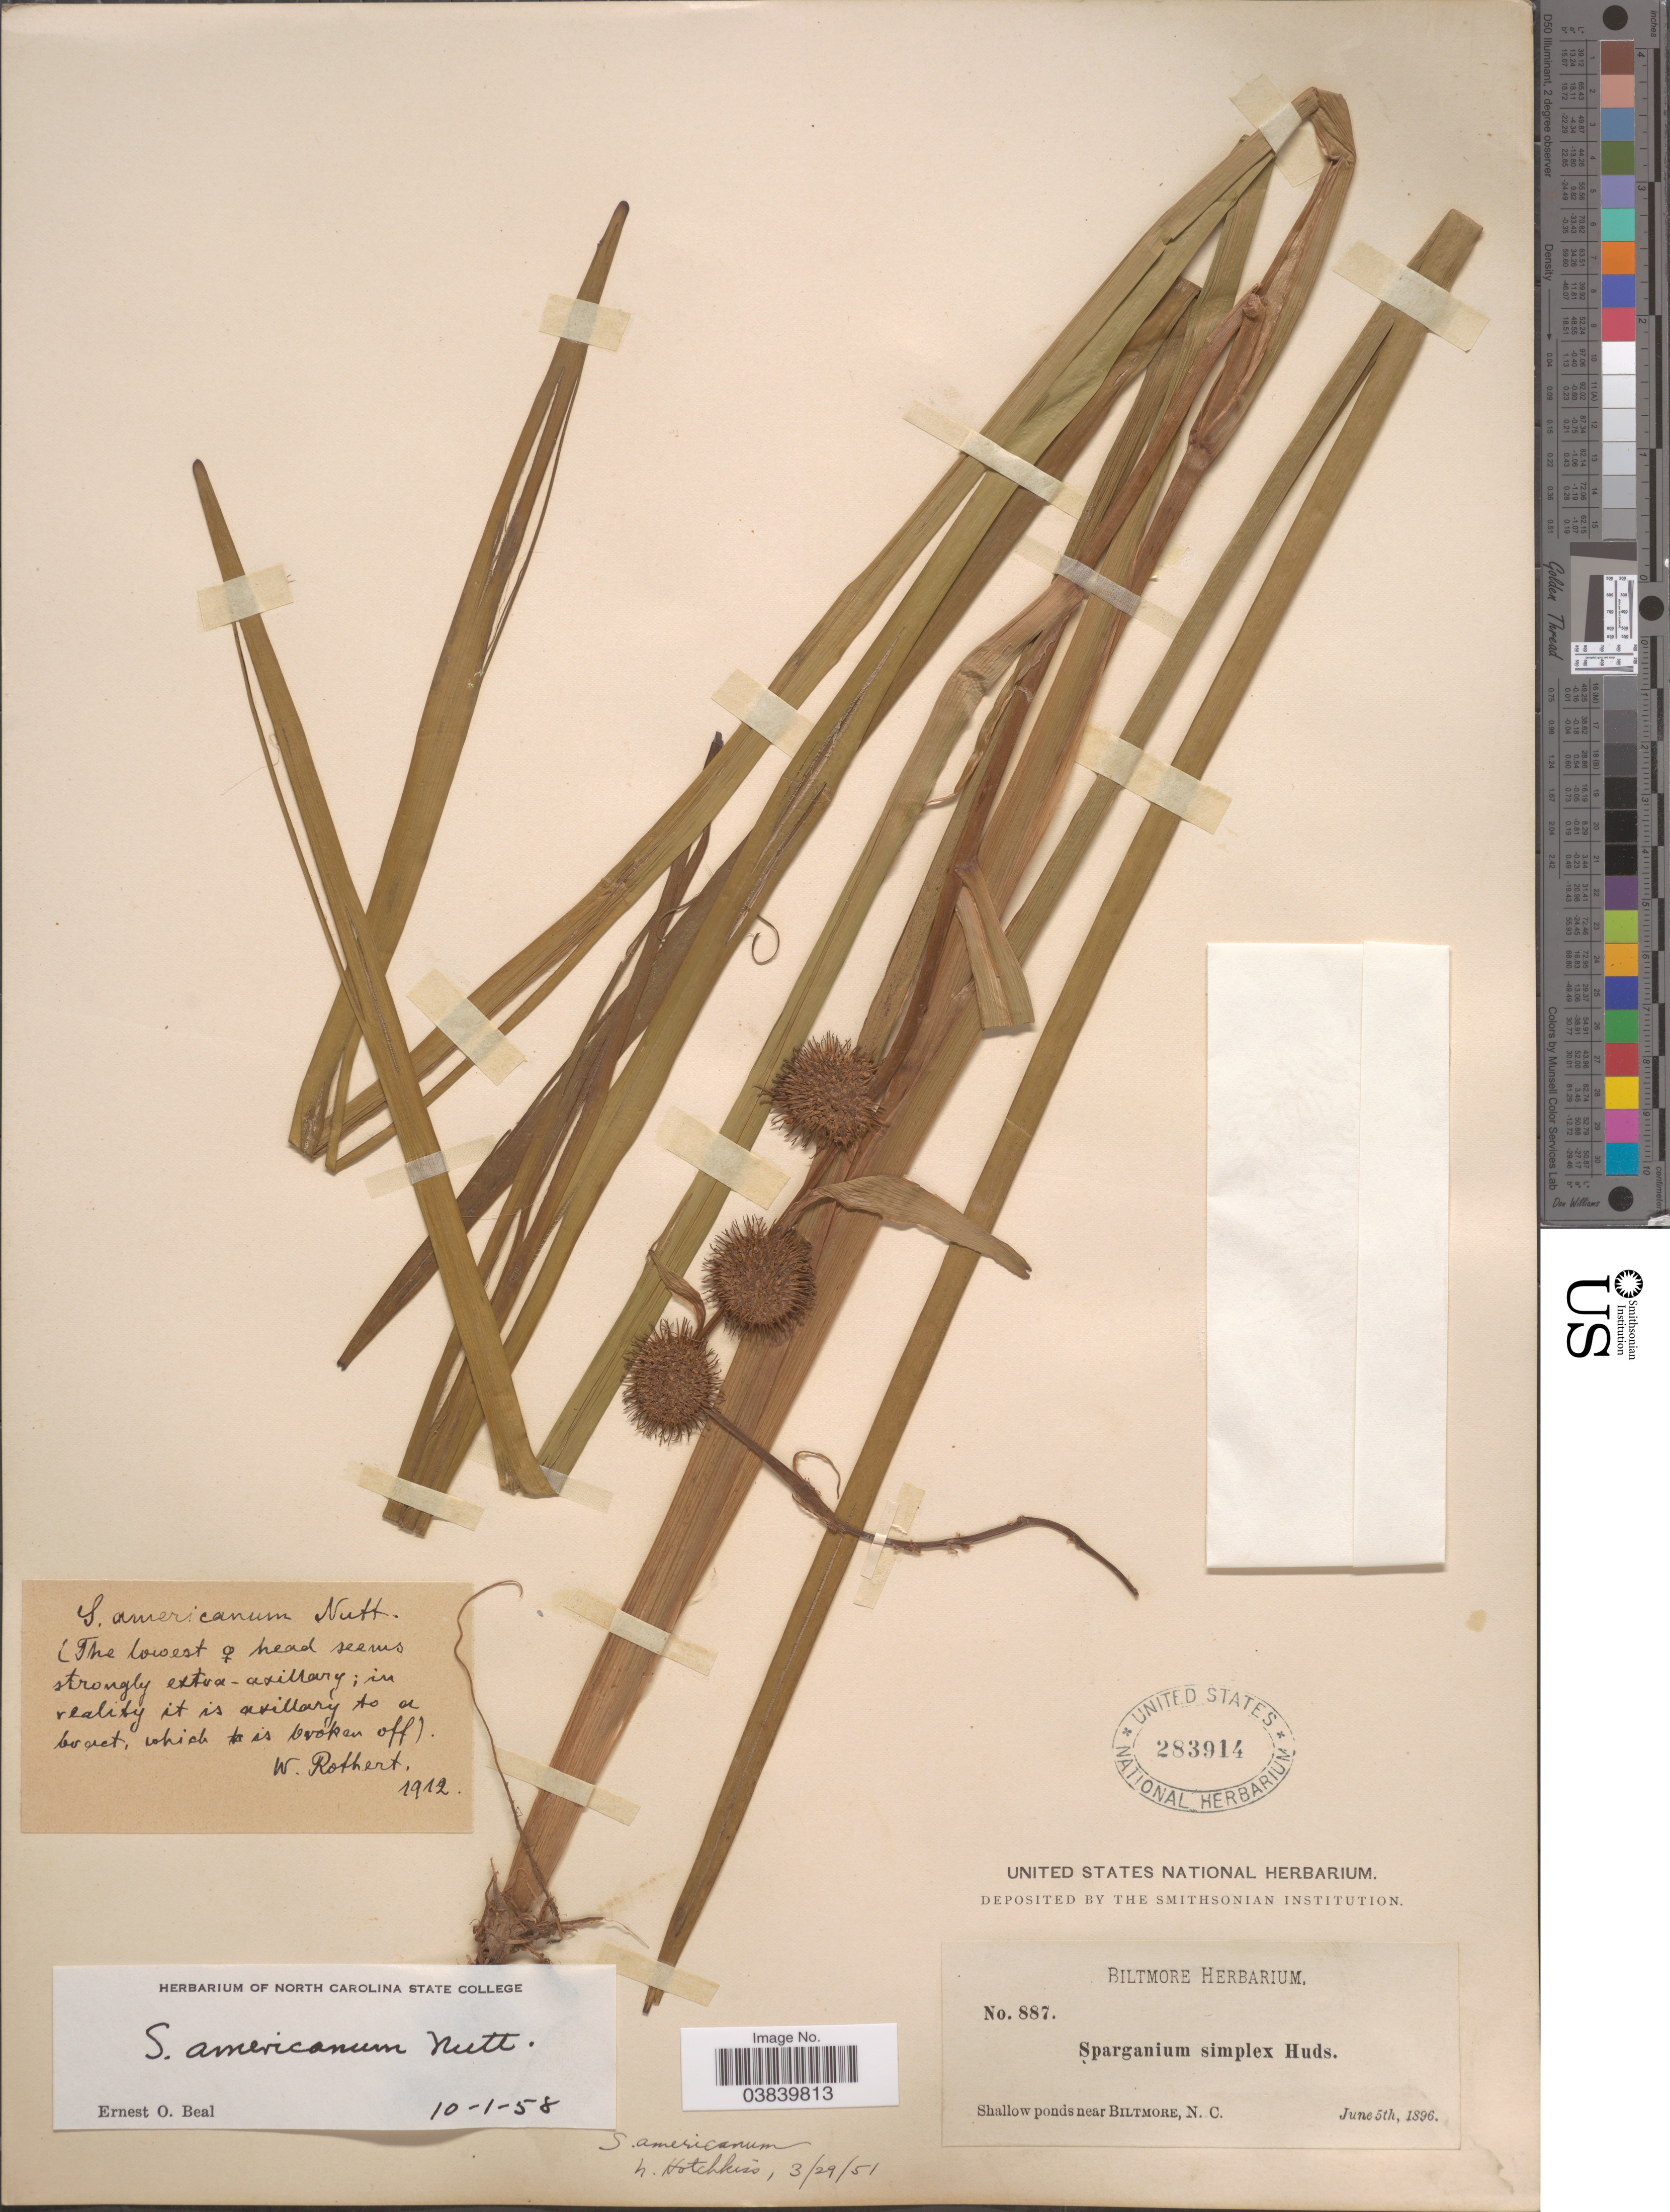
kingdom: Plantae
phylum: Tracheophyta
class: Liliopsida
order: Poales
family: Typhaceae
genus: Sparganium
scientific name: Sparganium americanum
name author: Nutt.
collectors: ex herb. Biltmore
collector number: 887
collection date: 1896-06-05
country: United States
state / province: North Carolina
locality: Shallow ponds near Biltmore.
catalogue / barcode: US 283914